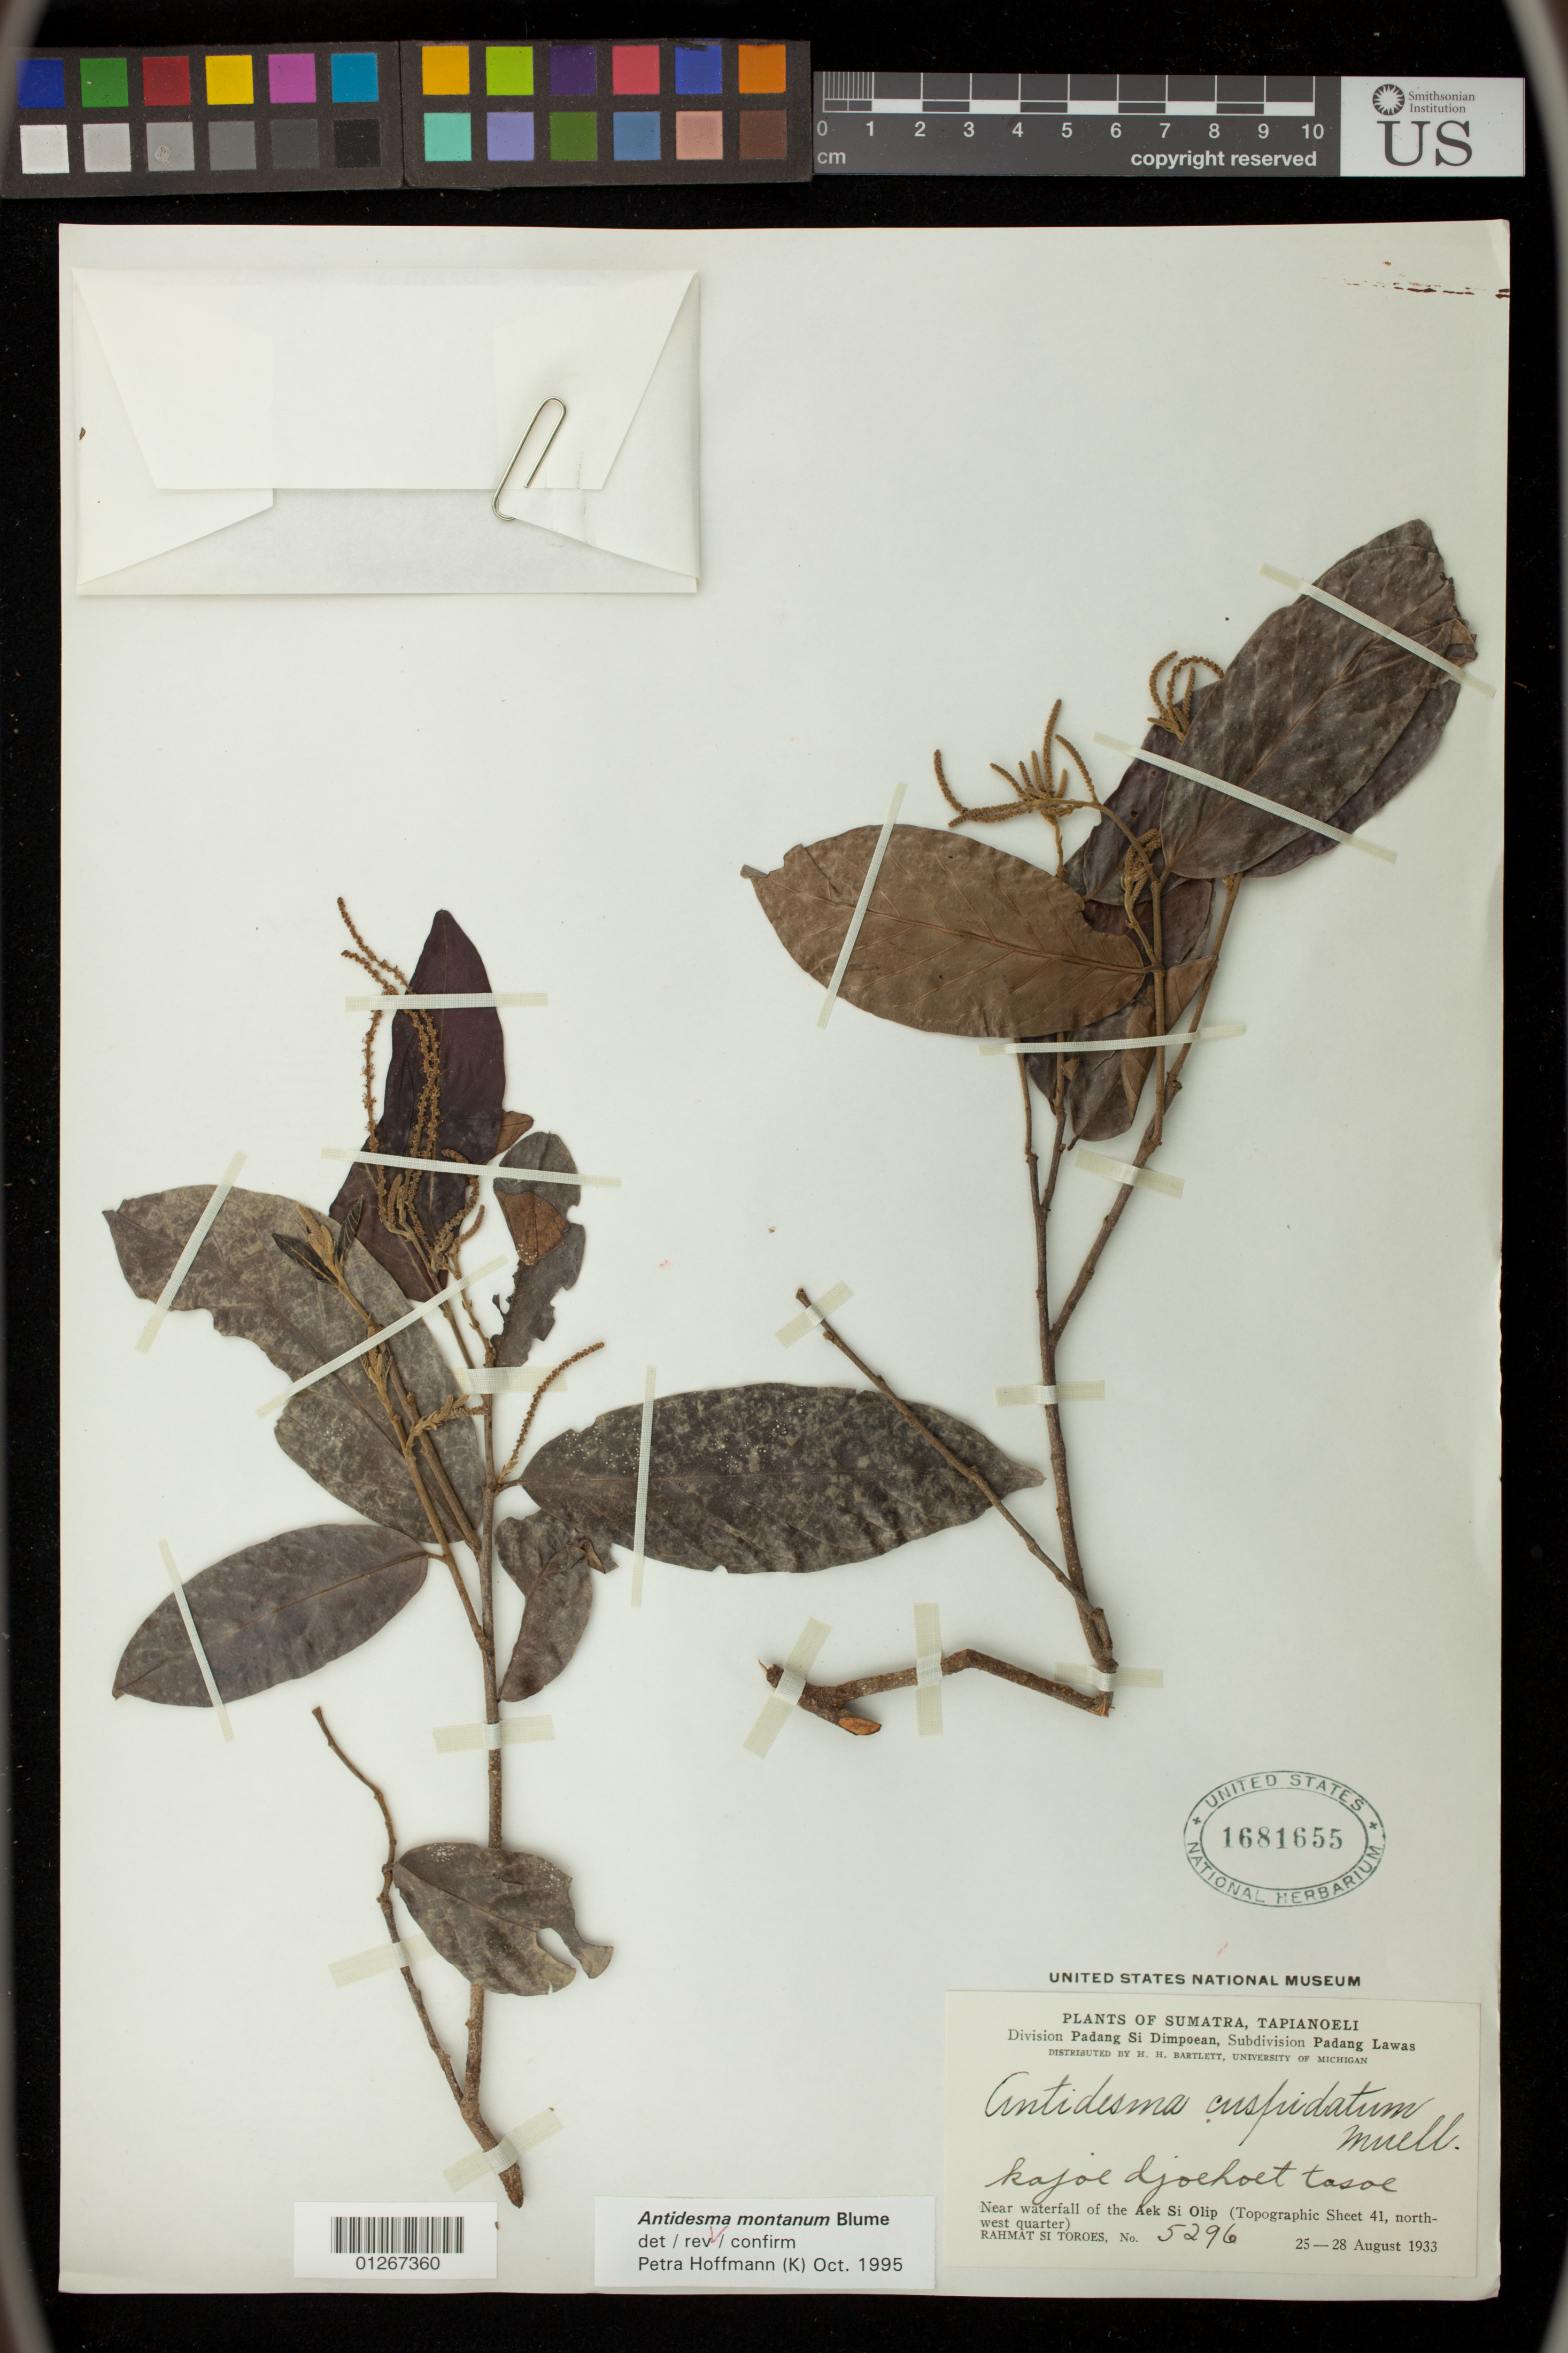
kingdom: Plantae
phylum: Tracheophyta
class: Magnoliopsida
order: Malpighiales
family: Phyllanthaceae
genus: Antidesma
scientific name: Antidesma montanum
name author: Blume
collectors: Rahmat Si Boeea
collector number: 5296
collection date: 1933-08-25/1933-08-28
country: Indonesia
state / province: Sumatra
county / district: Sumatera Utara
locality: Division: Padang Si Dimpoean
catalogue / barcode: US 1681655